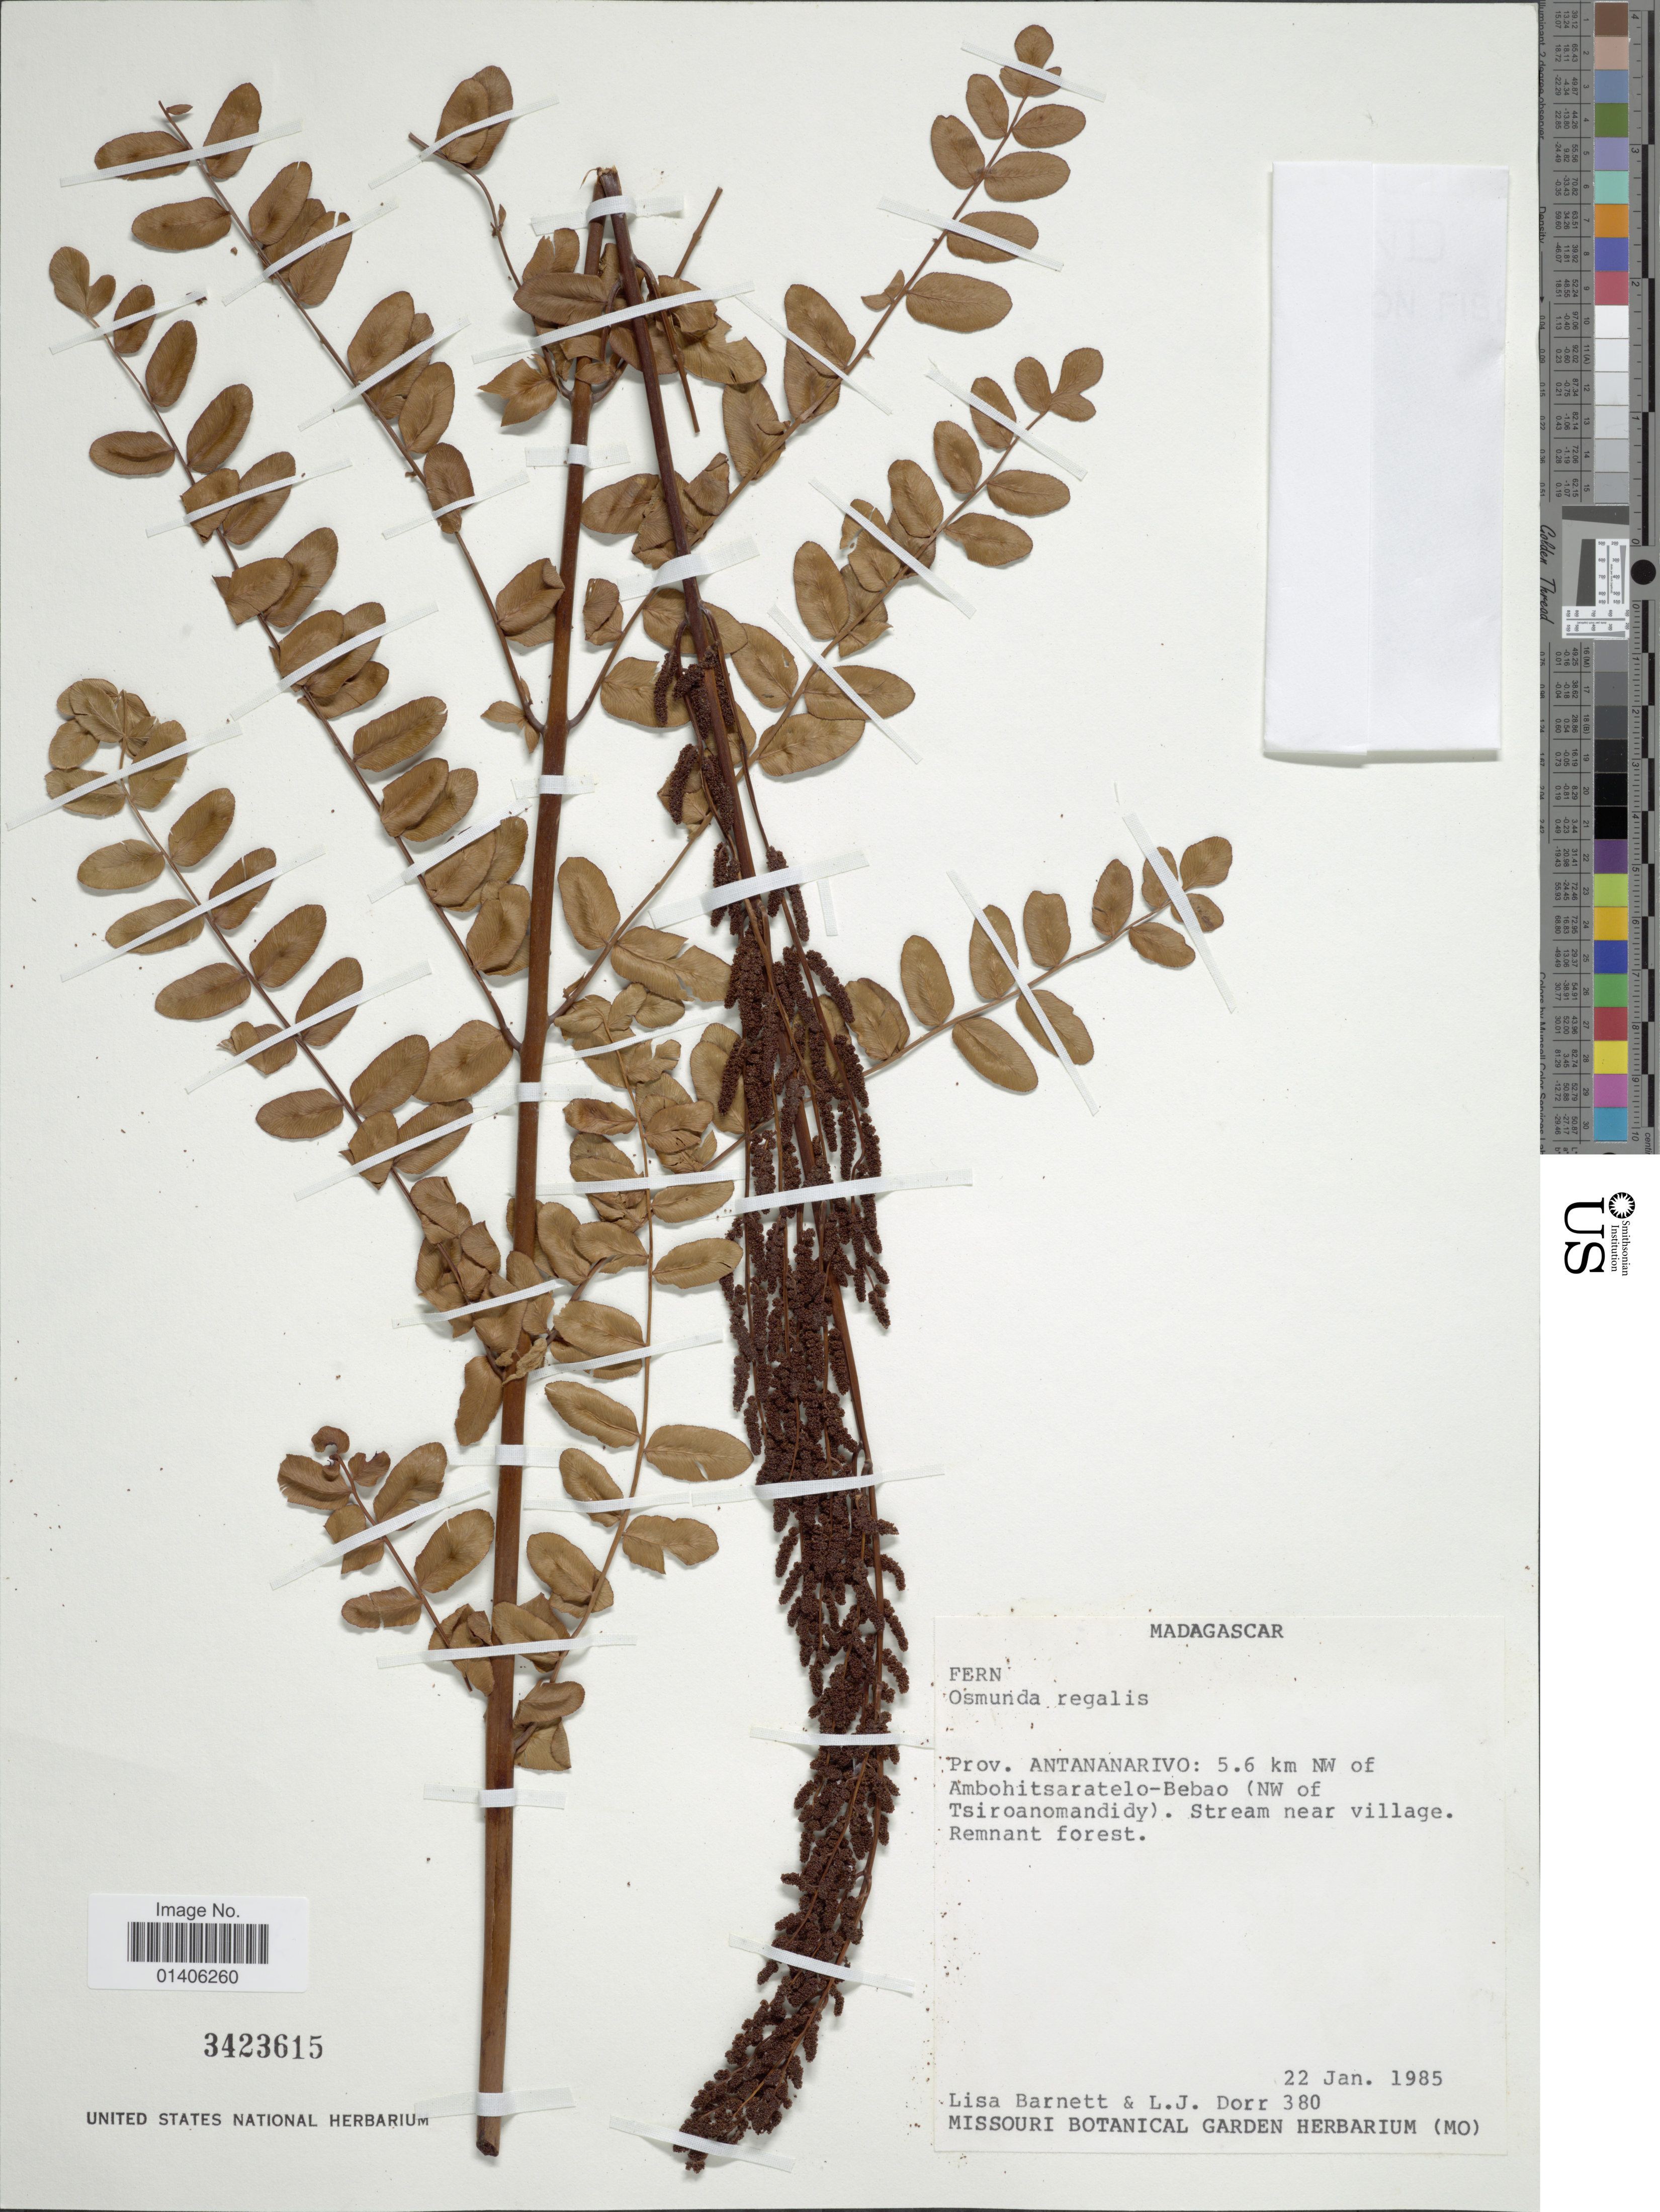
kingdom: Plantae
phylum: Tracheophyta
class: Polypodiopsida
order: Osmundales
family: Osmundaceae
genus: Osmunda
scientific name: Osmunda regalis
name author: L.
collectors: L. C. Barnett & L. J. Dorr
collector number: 380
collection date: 1985-01-22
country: Madagascar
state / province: Bongolava / Menabe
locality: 5.6 km NW of Ambohitsaratelo-Bebao (NW of Tsiroanomandidy). Stream near village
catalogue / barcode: US 3423615